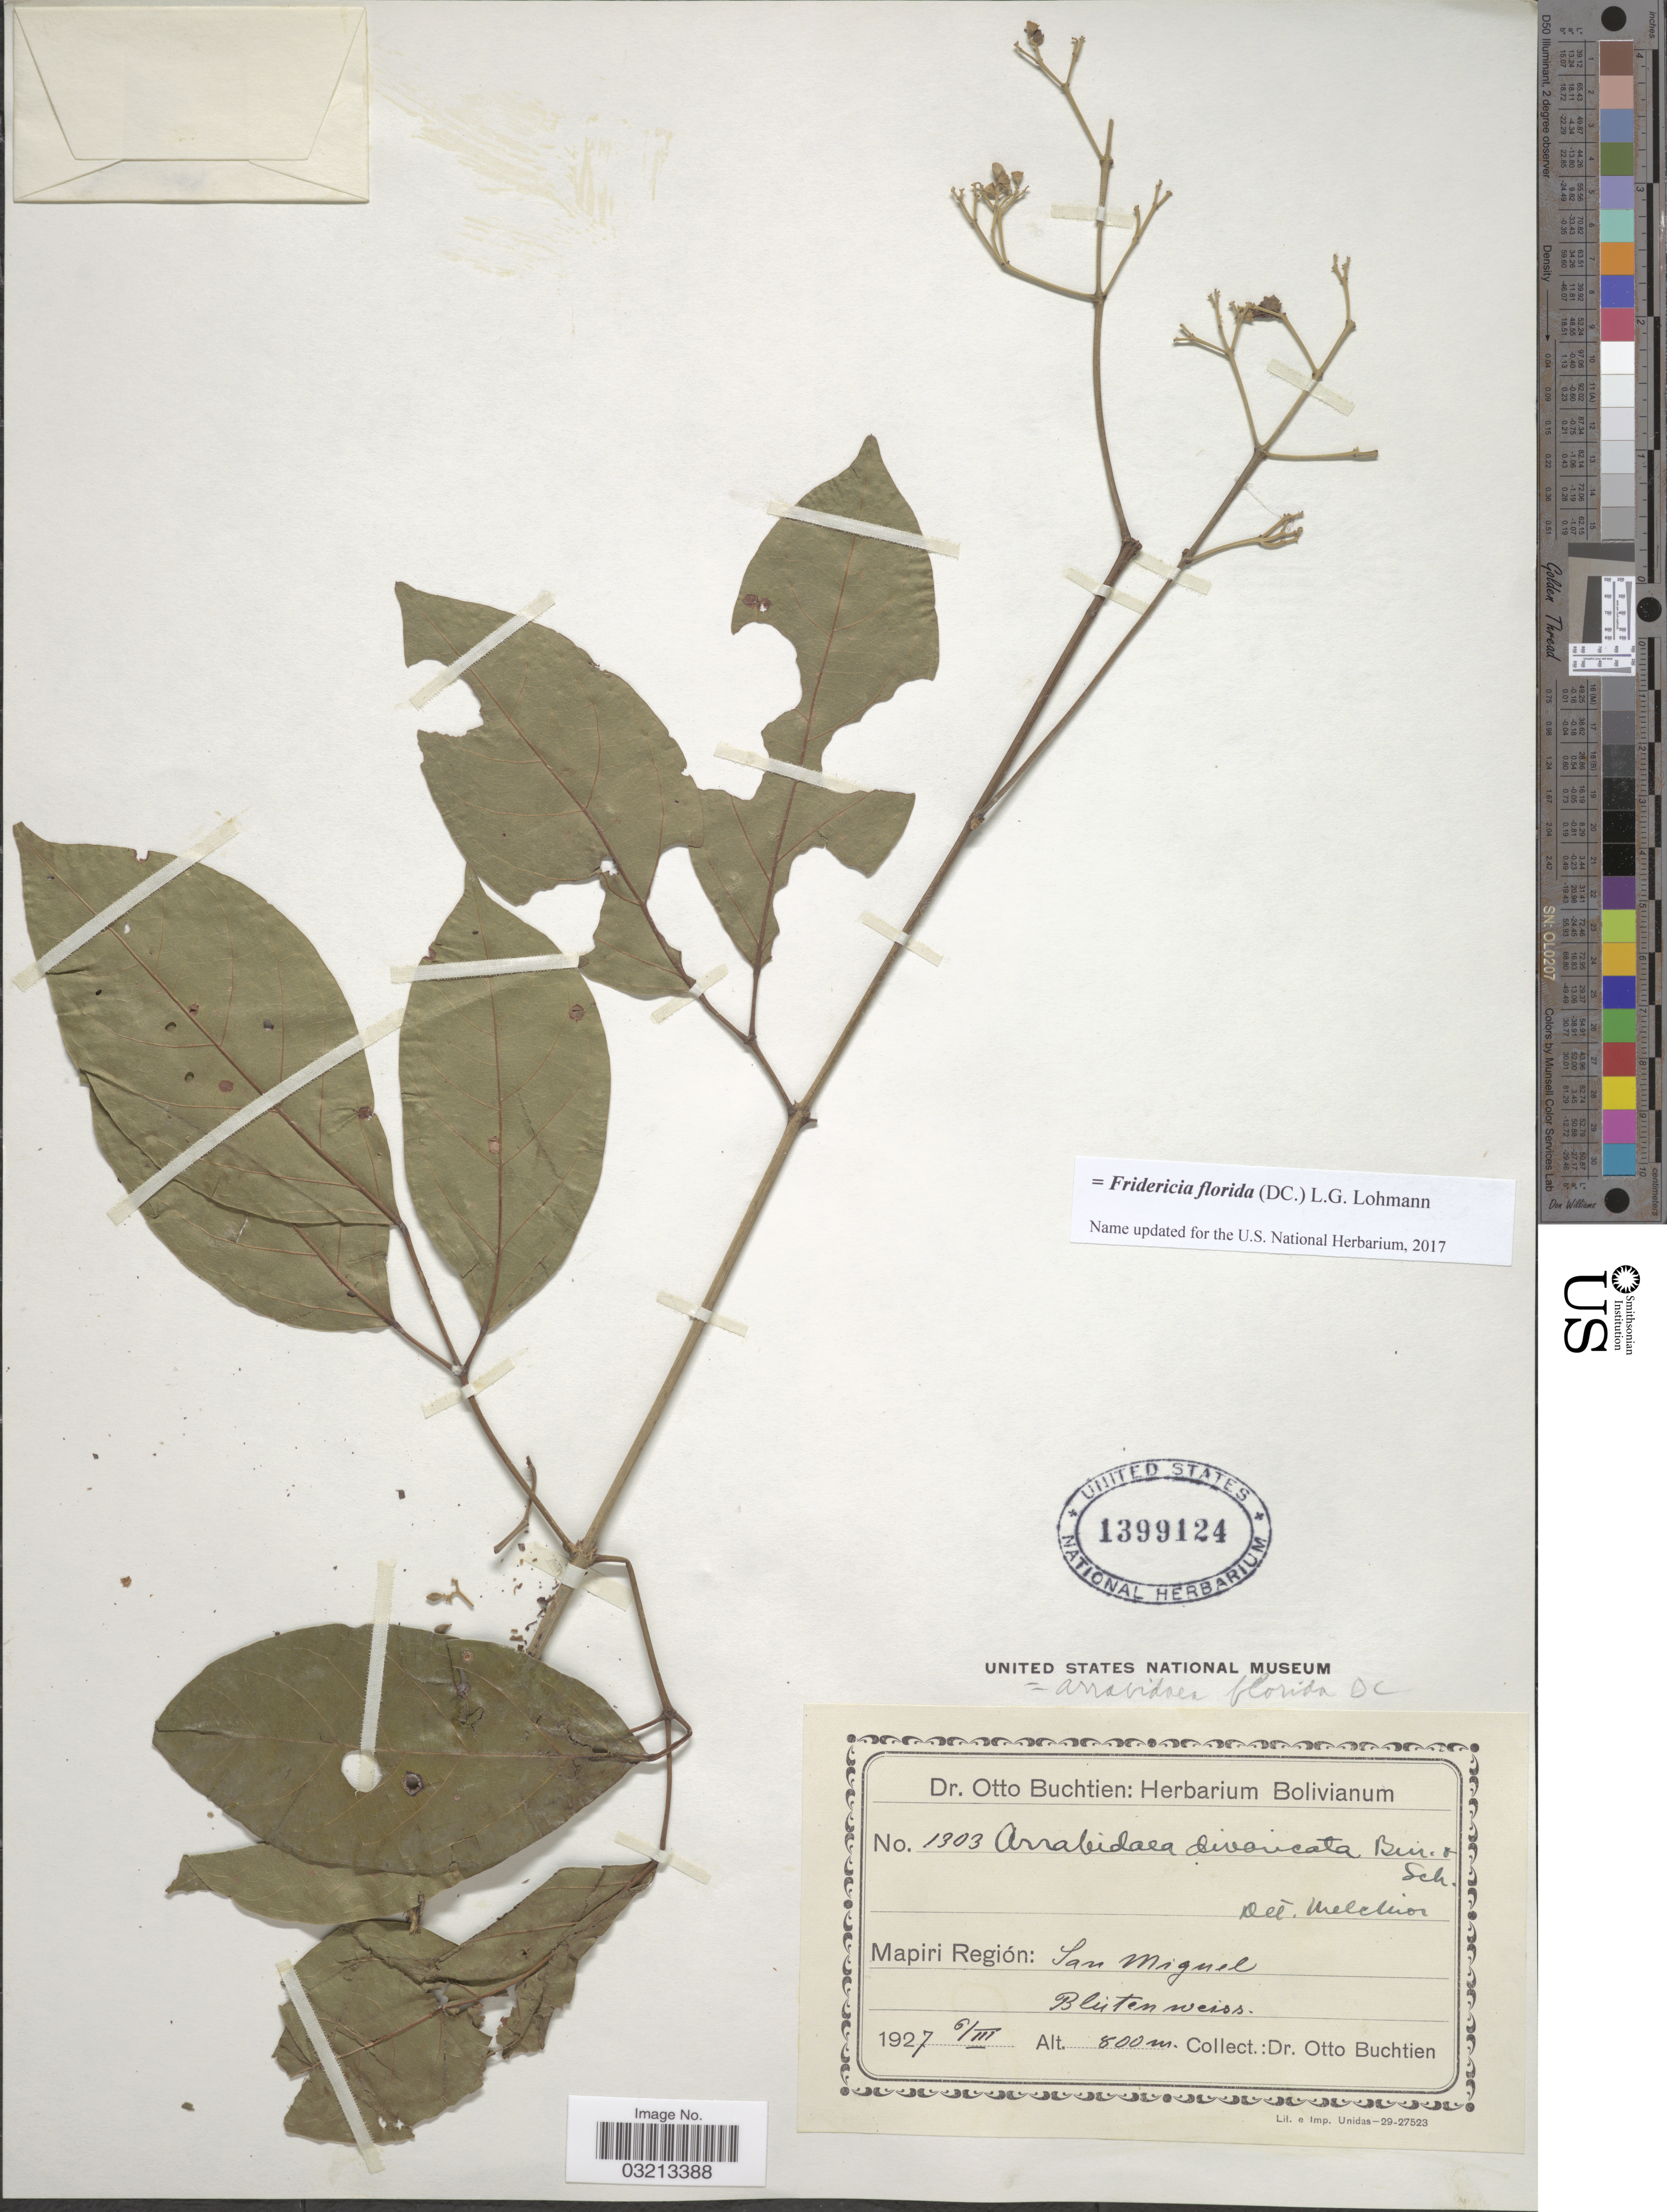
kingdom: Plantae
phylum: Tracheophyta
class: Magnoliopsida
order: Lamiales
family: Bignoniaceae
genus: Fridericia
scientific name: Fridericia florida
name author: (DC.) L.G. Lohmann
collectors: O. Buchtien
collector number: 1303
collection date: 1927-03-06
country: Bolivia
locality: Mapiri Región: San Miguel.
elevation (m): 800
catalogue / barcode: US 1399124